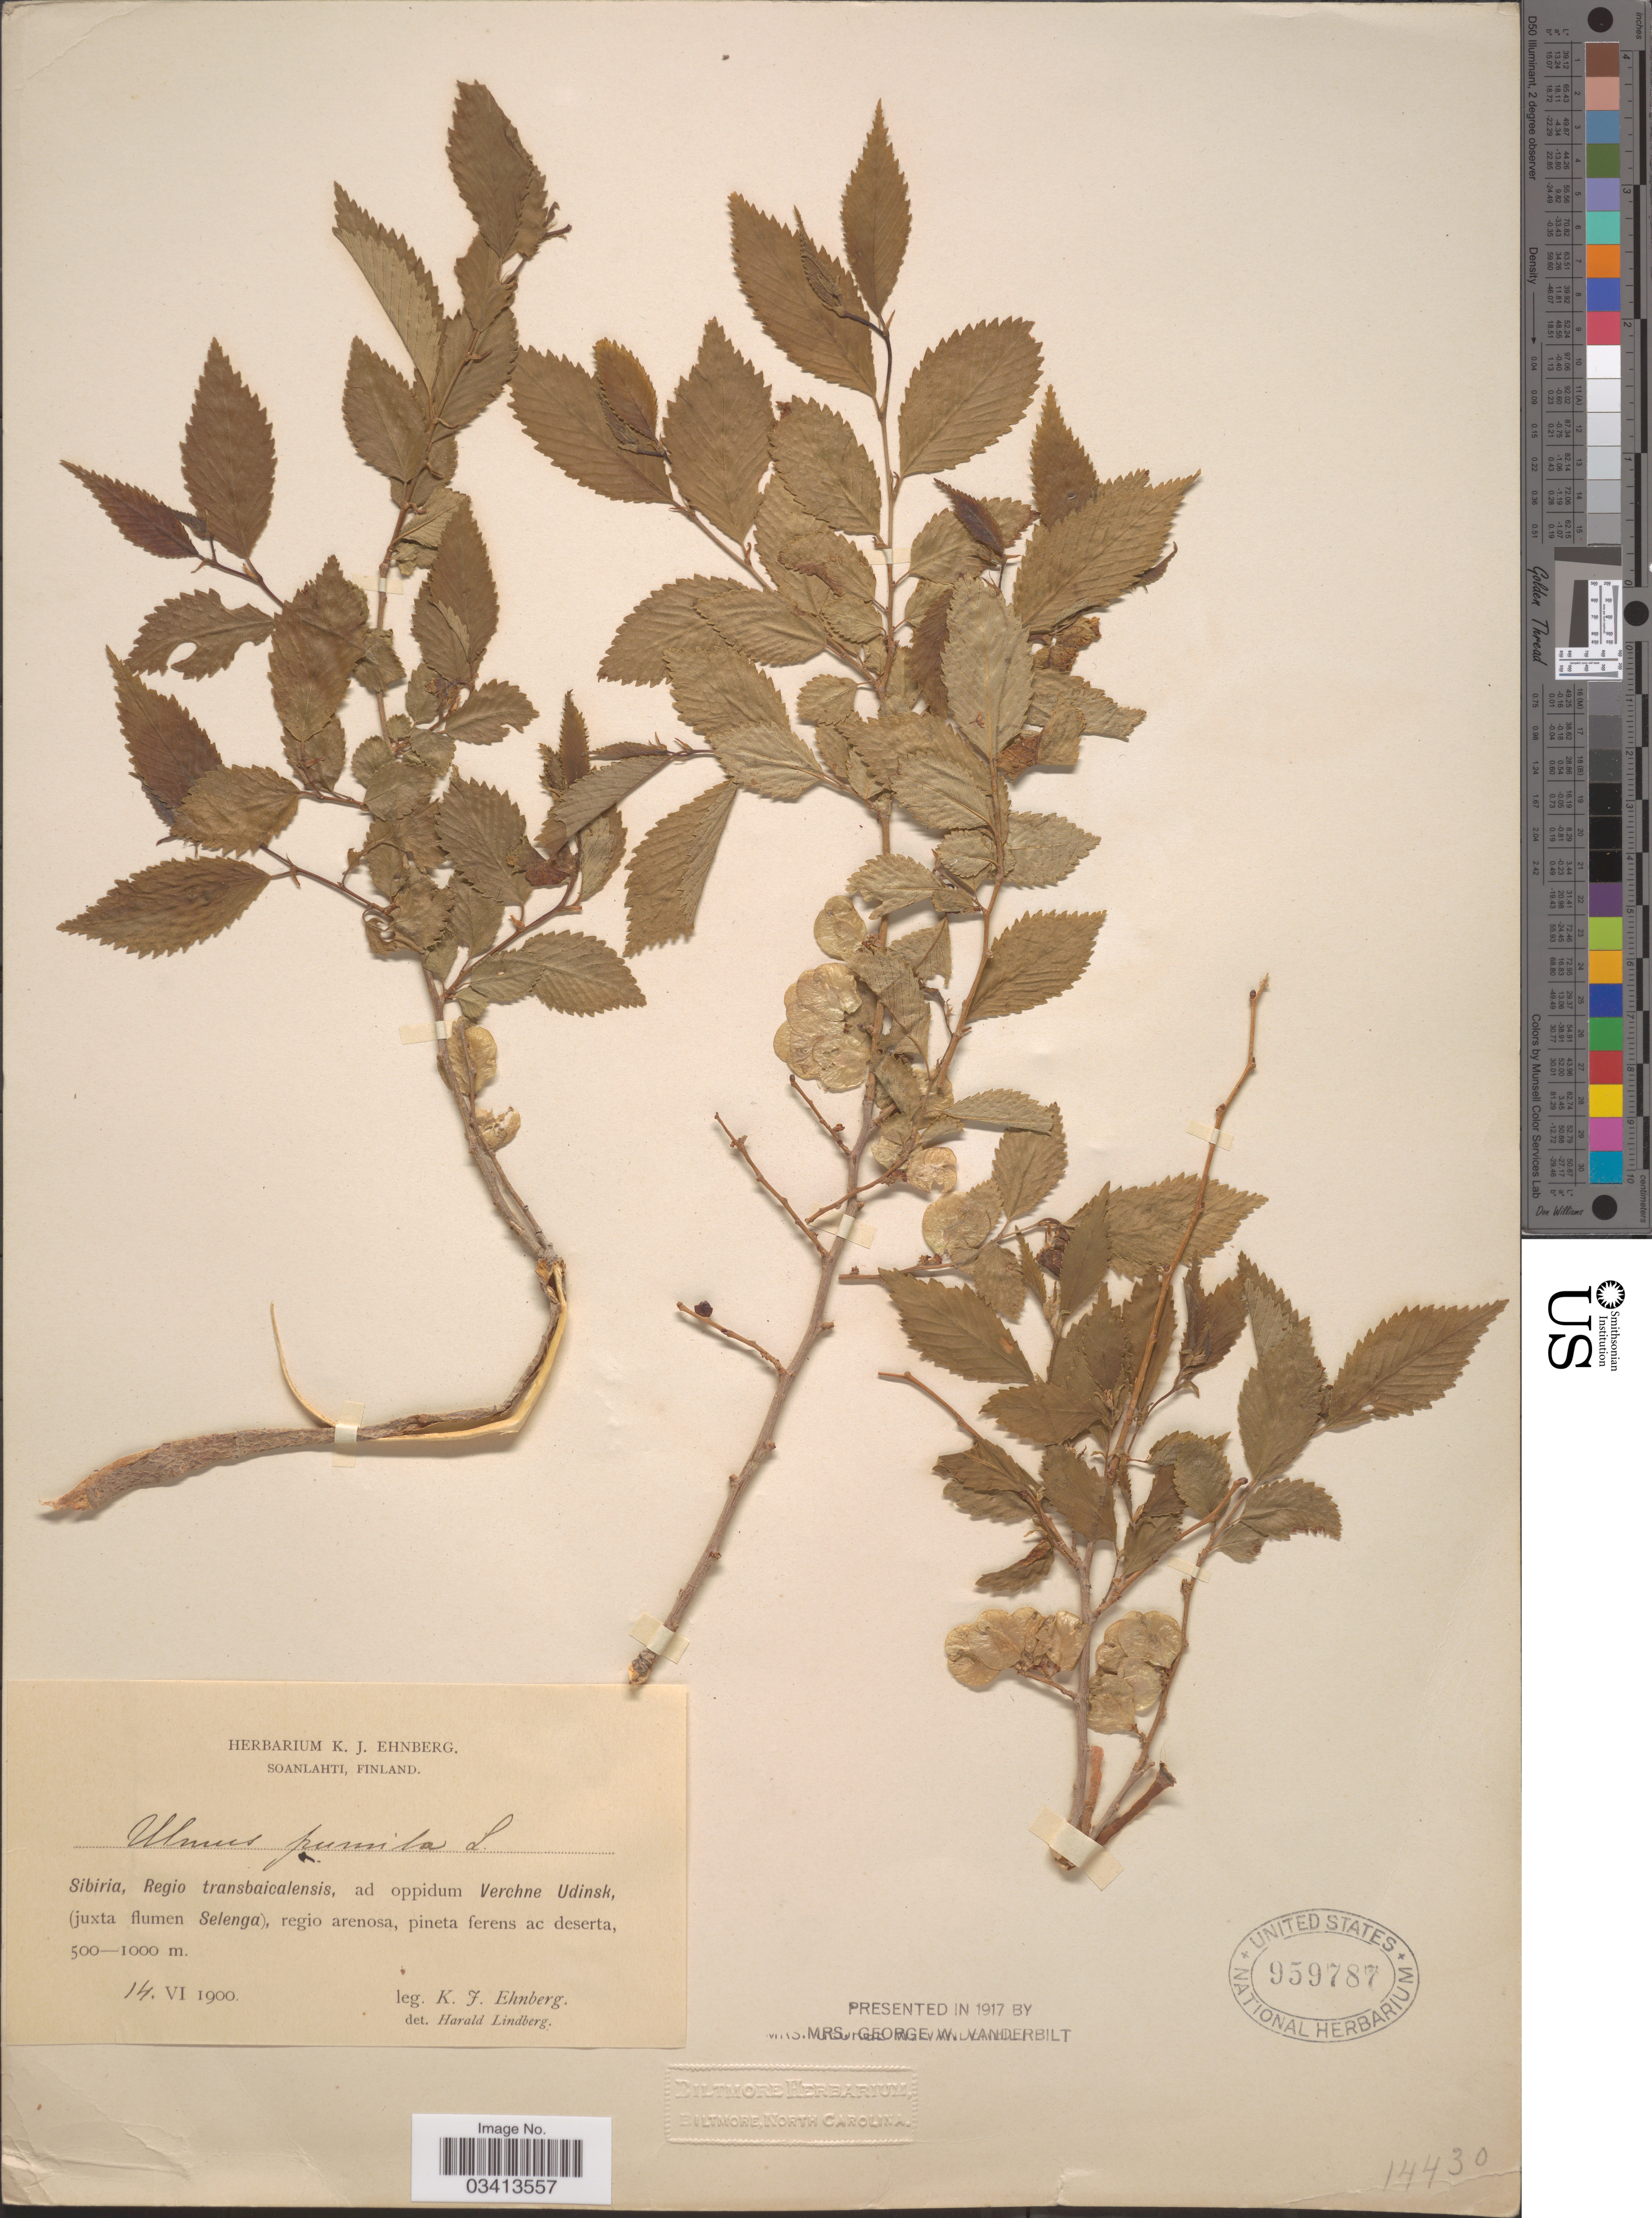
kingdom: Plantae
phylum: Tracheophyta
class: Magnoliopsida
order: Rosales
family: Ulmaceae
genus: Ulmus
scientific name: Ulmus pumila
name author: L.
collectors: K. Ehnberg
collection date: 1900-06-14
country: Russian Federation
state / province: Buryatia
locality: Sibiria, Regio transbaicalensis, ad oppidum Verchne Udinsk, (juxta flumen Selenga).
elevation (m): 500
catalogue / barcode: US 959787